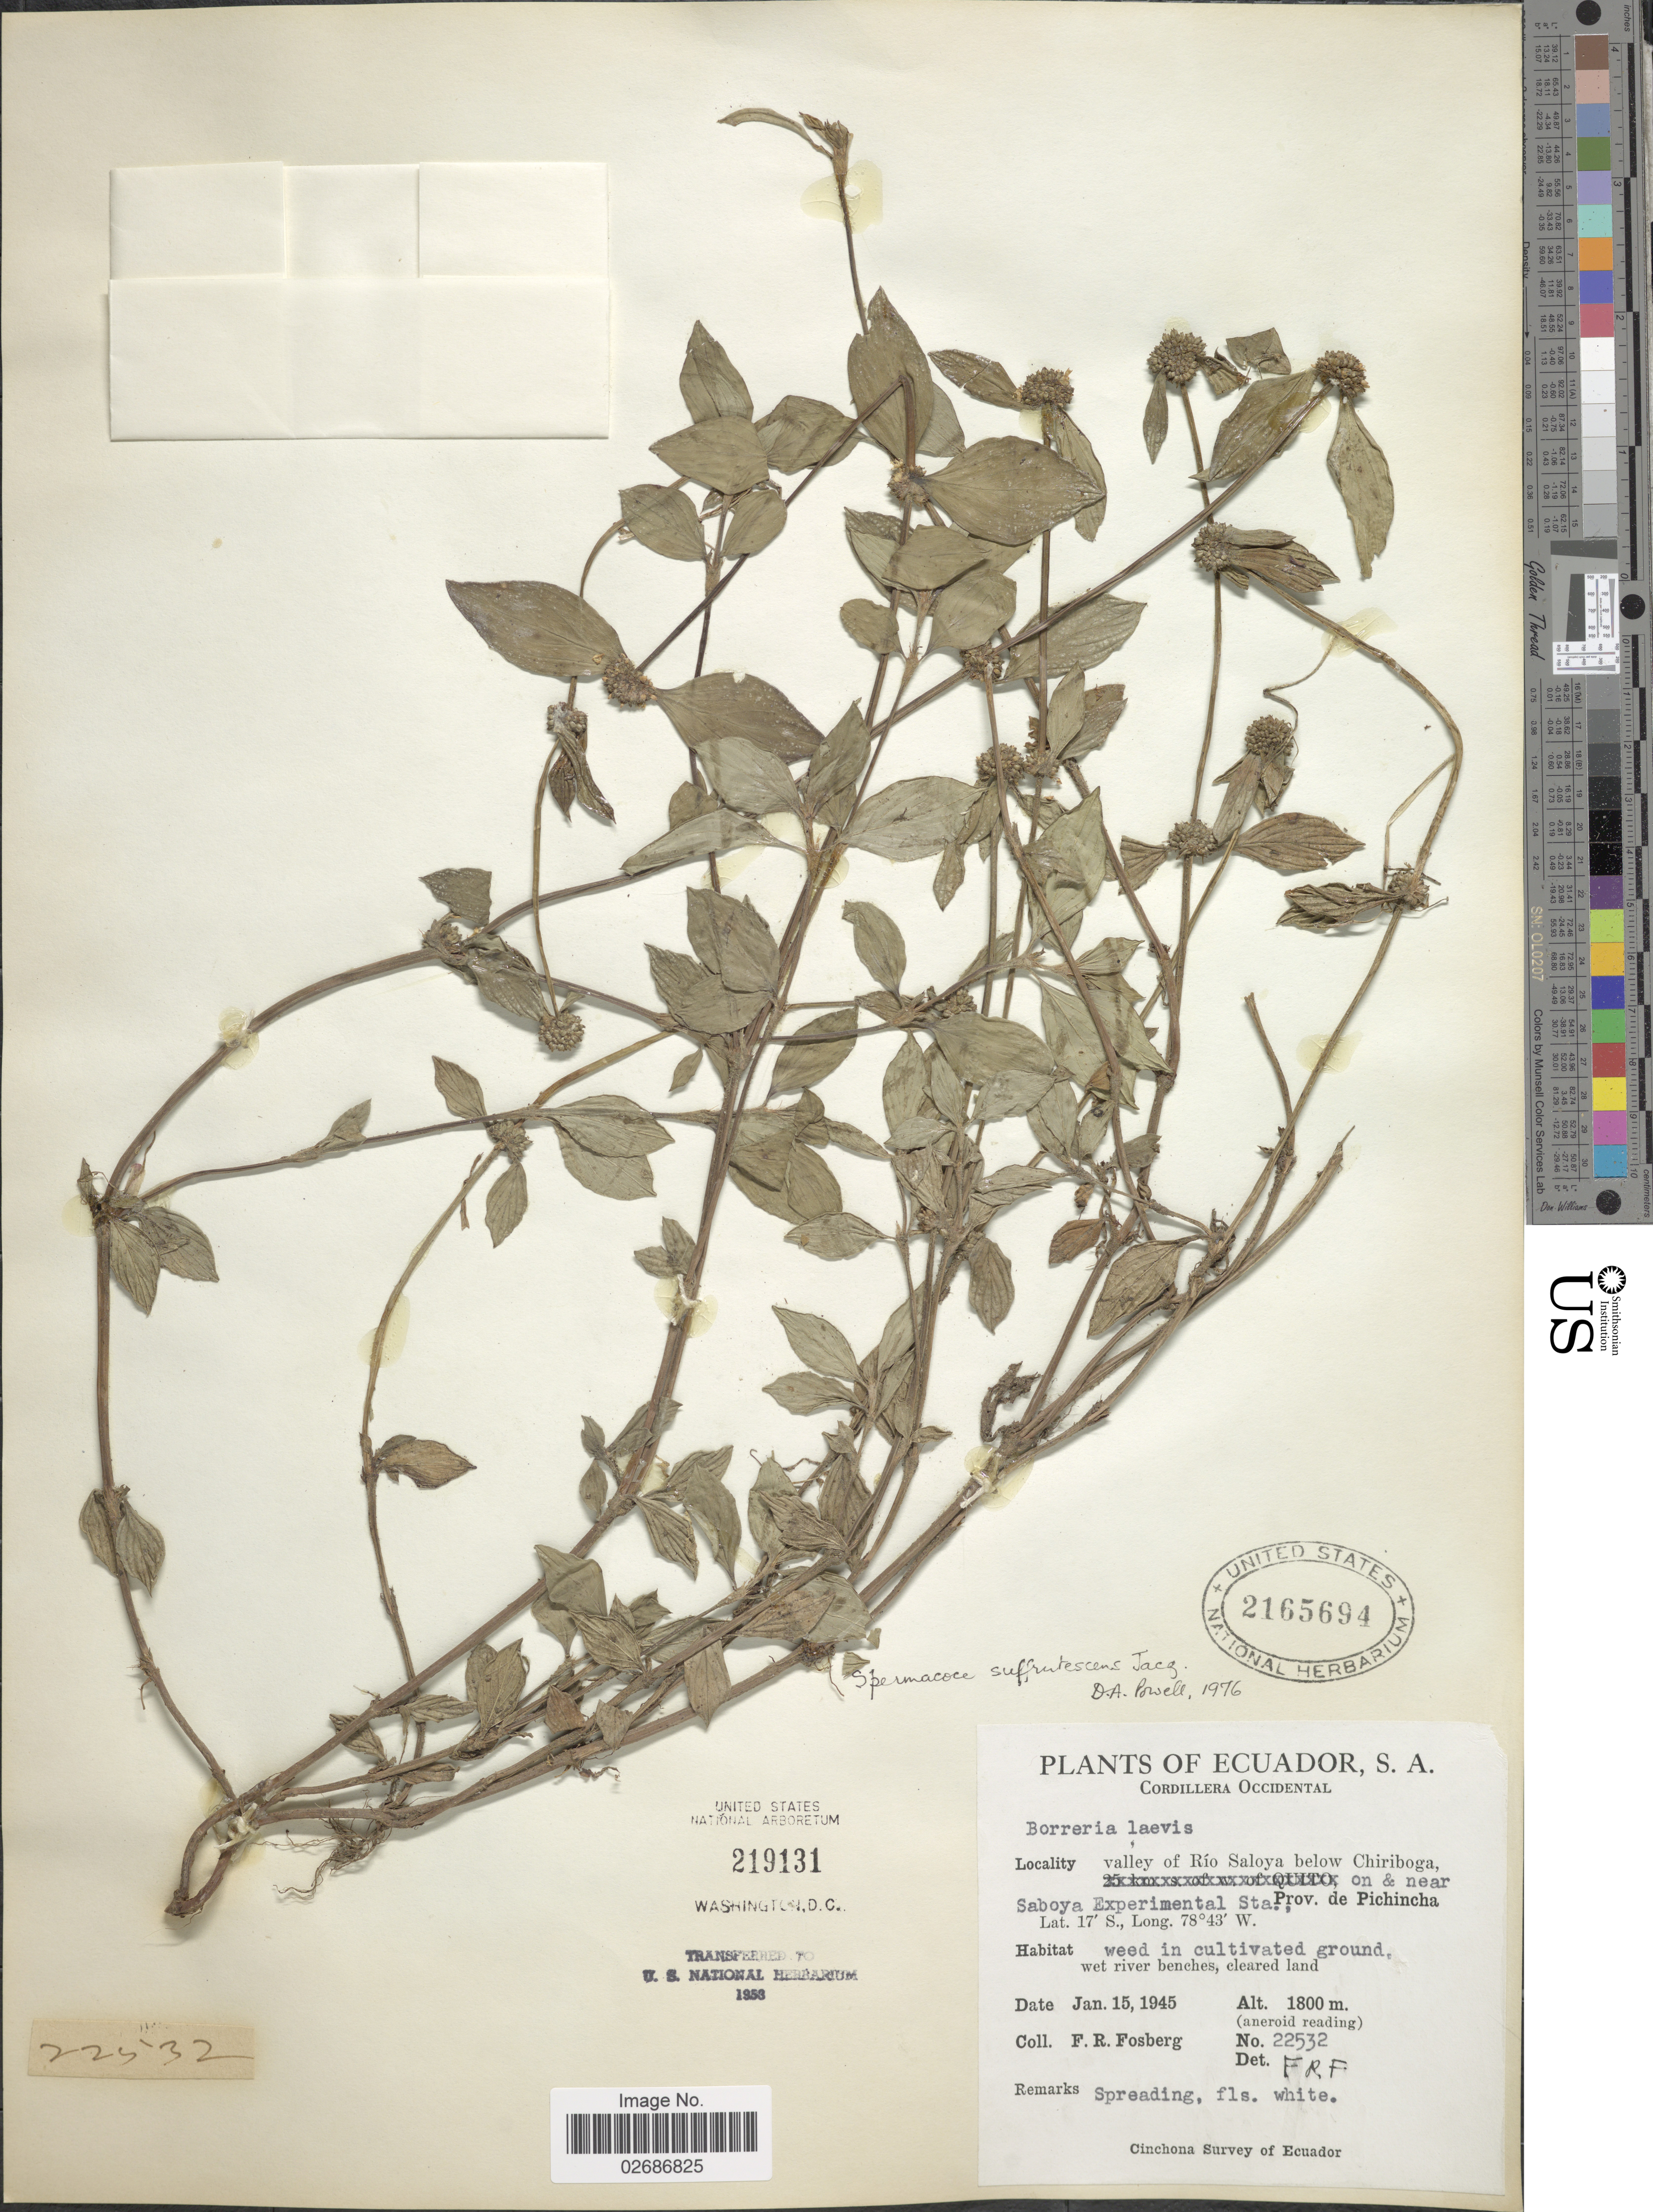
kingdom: Plantae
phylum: Tracheophyta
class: Magnoliopsida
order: Gentianales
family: Rubiaceae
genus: Borreria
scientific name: Borreria remota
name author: (Lam.) Bacigalupo & E.L. Cabral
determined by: Kirkbride, J. H., Jr.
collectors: F. R. Fosberg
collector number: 22532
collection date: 1945-01-15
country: Ecuador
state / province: Pichincha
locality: Cordillera Occidental. Valley of Rio Saloya below Chiriboga, on & near Saboya Experimental Sta.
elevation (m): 1800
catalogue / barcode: US 2165694